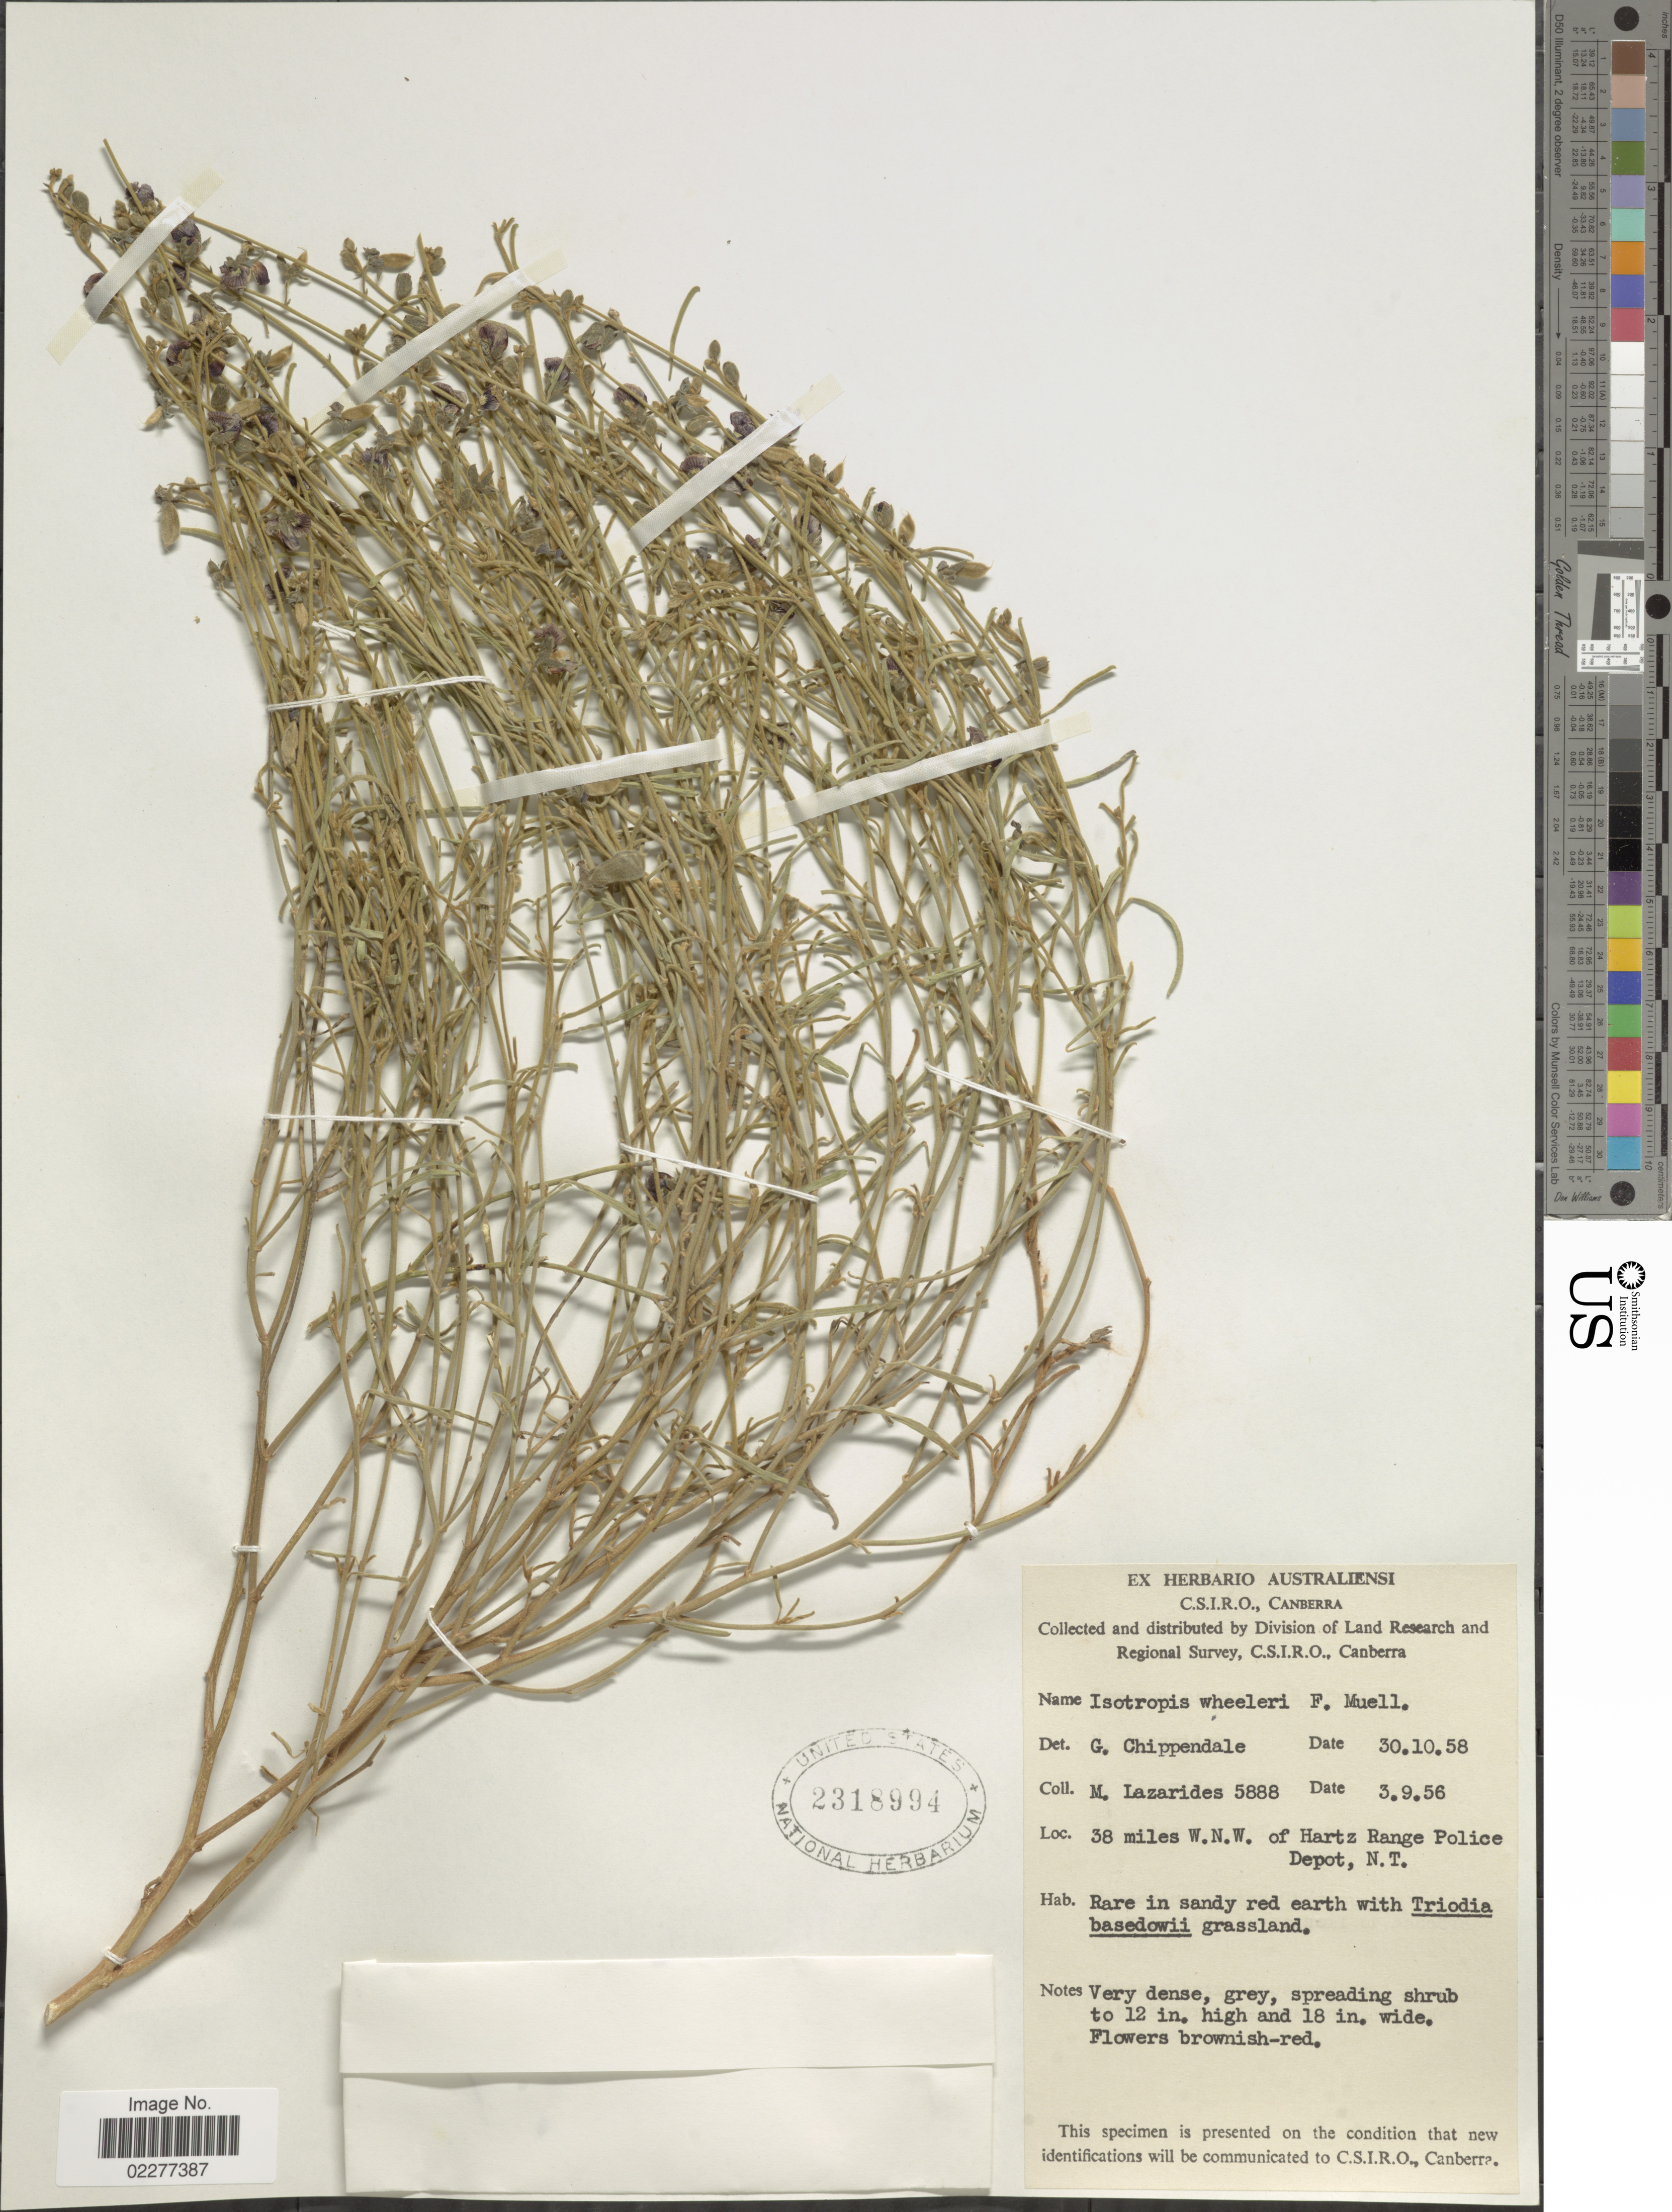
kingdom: Plantae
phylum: Tracheophyta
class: Magnoliopsida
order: Fabales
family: Fabaceae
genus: Isotropis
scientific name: Isotropis wheeleri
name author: Benth.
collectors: M. Lazarides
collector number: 5888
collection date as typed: Transcribed d/m/y: 3/9/56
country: Canada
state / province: Northwest Territories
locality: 38 miles W.N.W. of Hartz Range Police Depot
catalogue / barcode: US 2318994